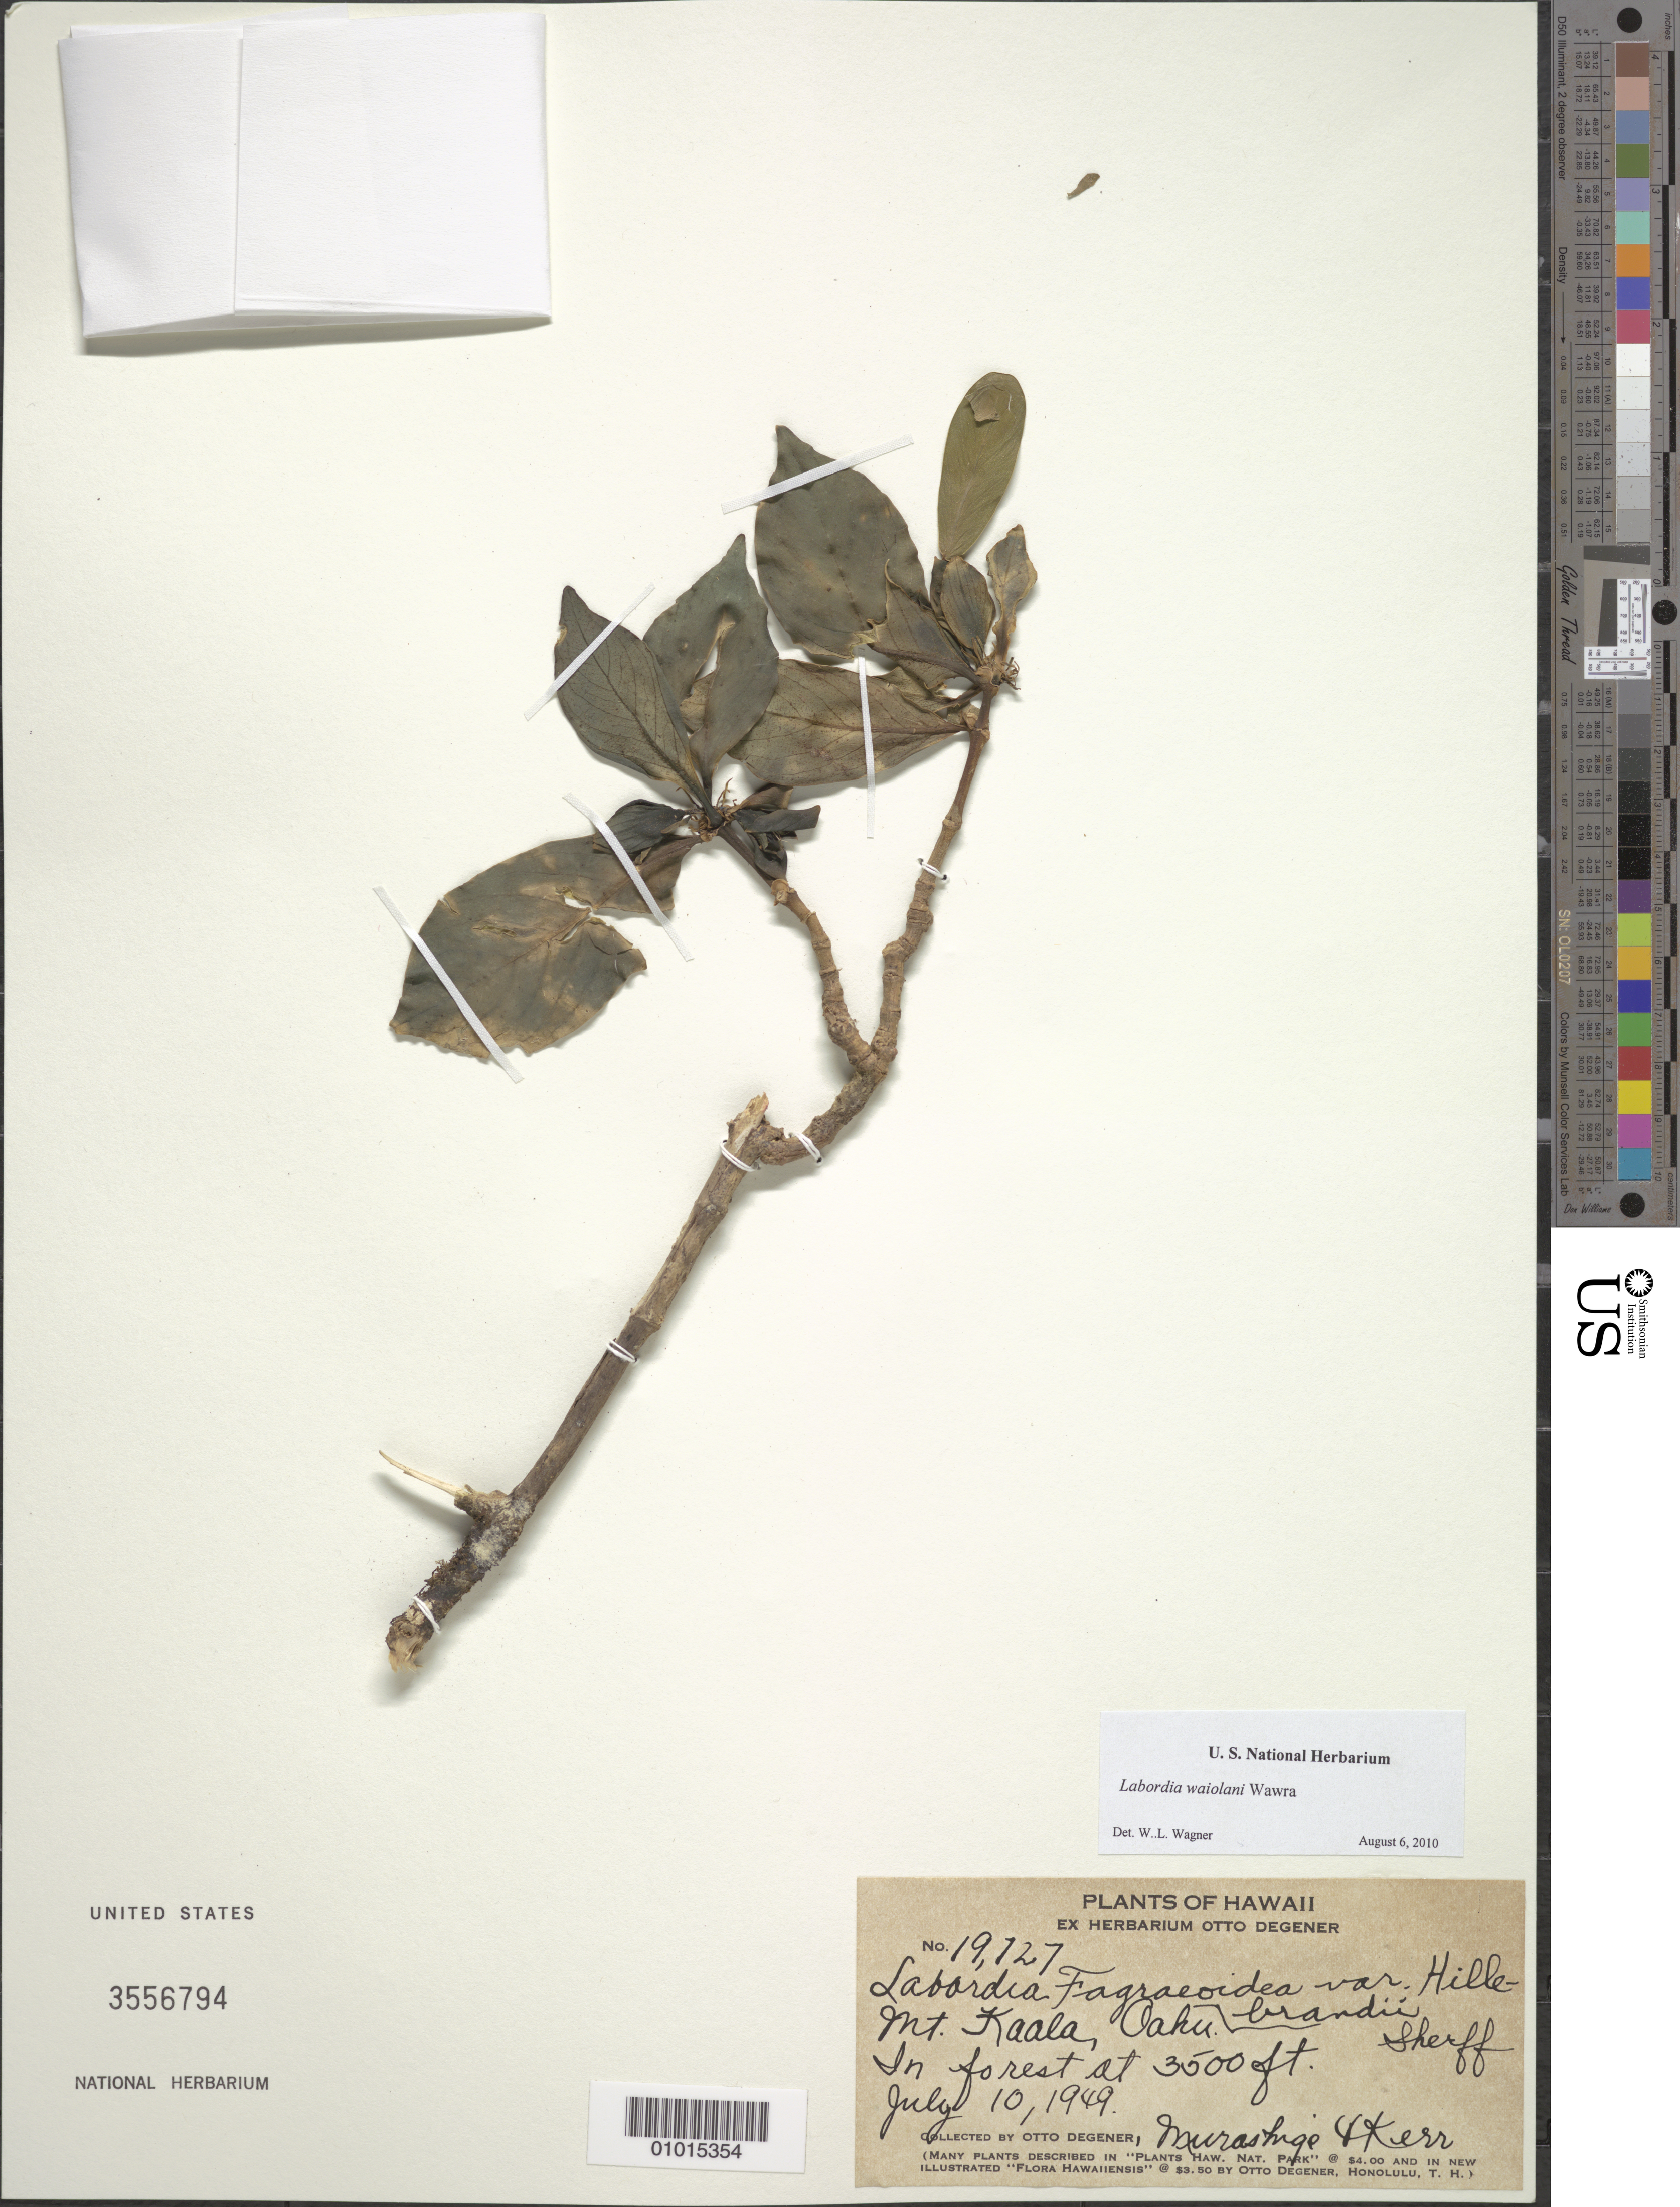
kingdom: Plantae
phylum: Tracheophyta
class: Magnoliopsida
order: Gentianales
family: Loganiaceae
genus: Geniostoma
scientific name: Geniostoma waiolani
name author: (Wawra) Byng & Christenh.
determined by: Wagner, W. L., (BOT), Smithsonian Institution - National Museum of Natural History (UNITED STATES)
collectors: O. Degener & Kerr, --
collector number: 19127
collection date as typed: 10 Jul 1949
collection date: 1949-07-10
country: United States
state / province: Hawaii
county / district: Honolulu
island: Oahu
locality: Mt. Kaala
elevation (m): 1067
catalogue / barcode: US 3556794